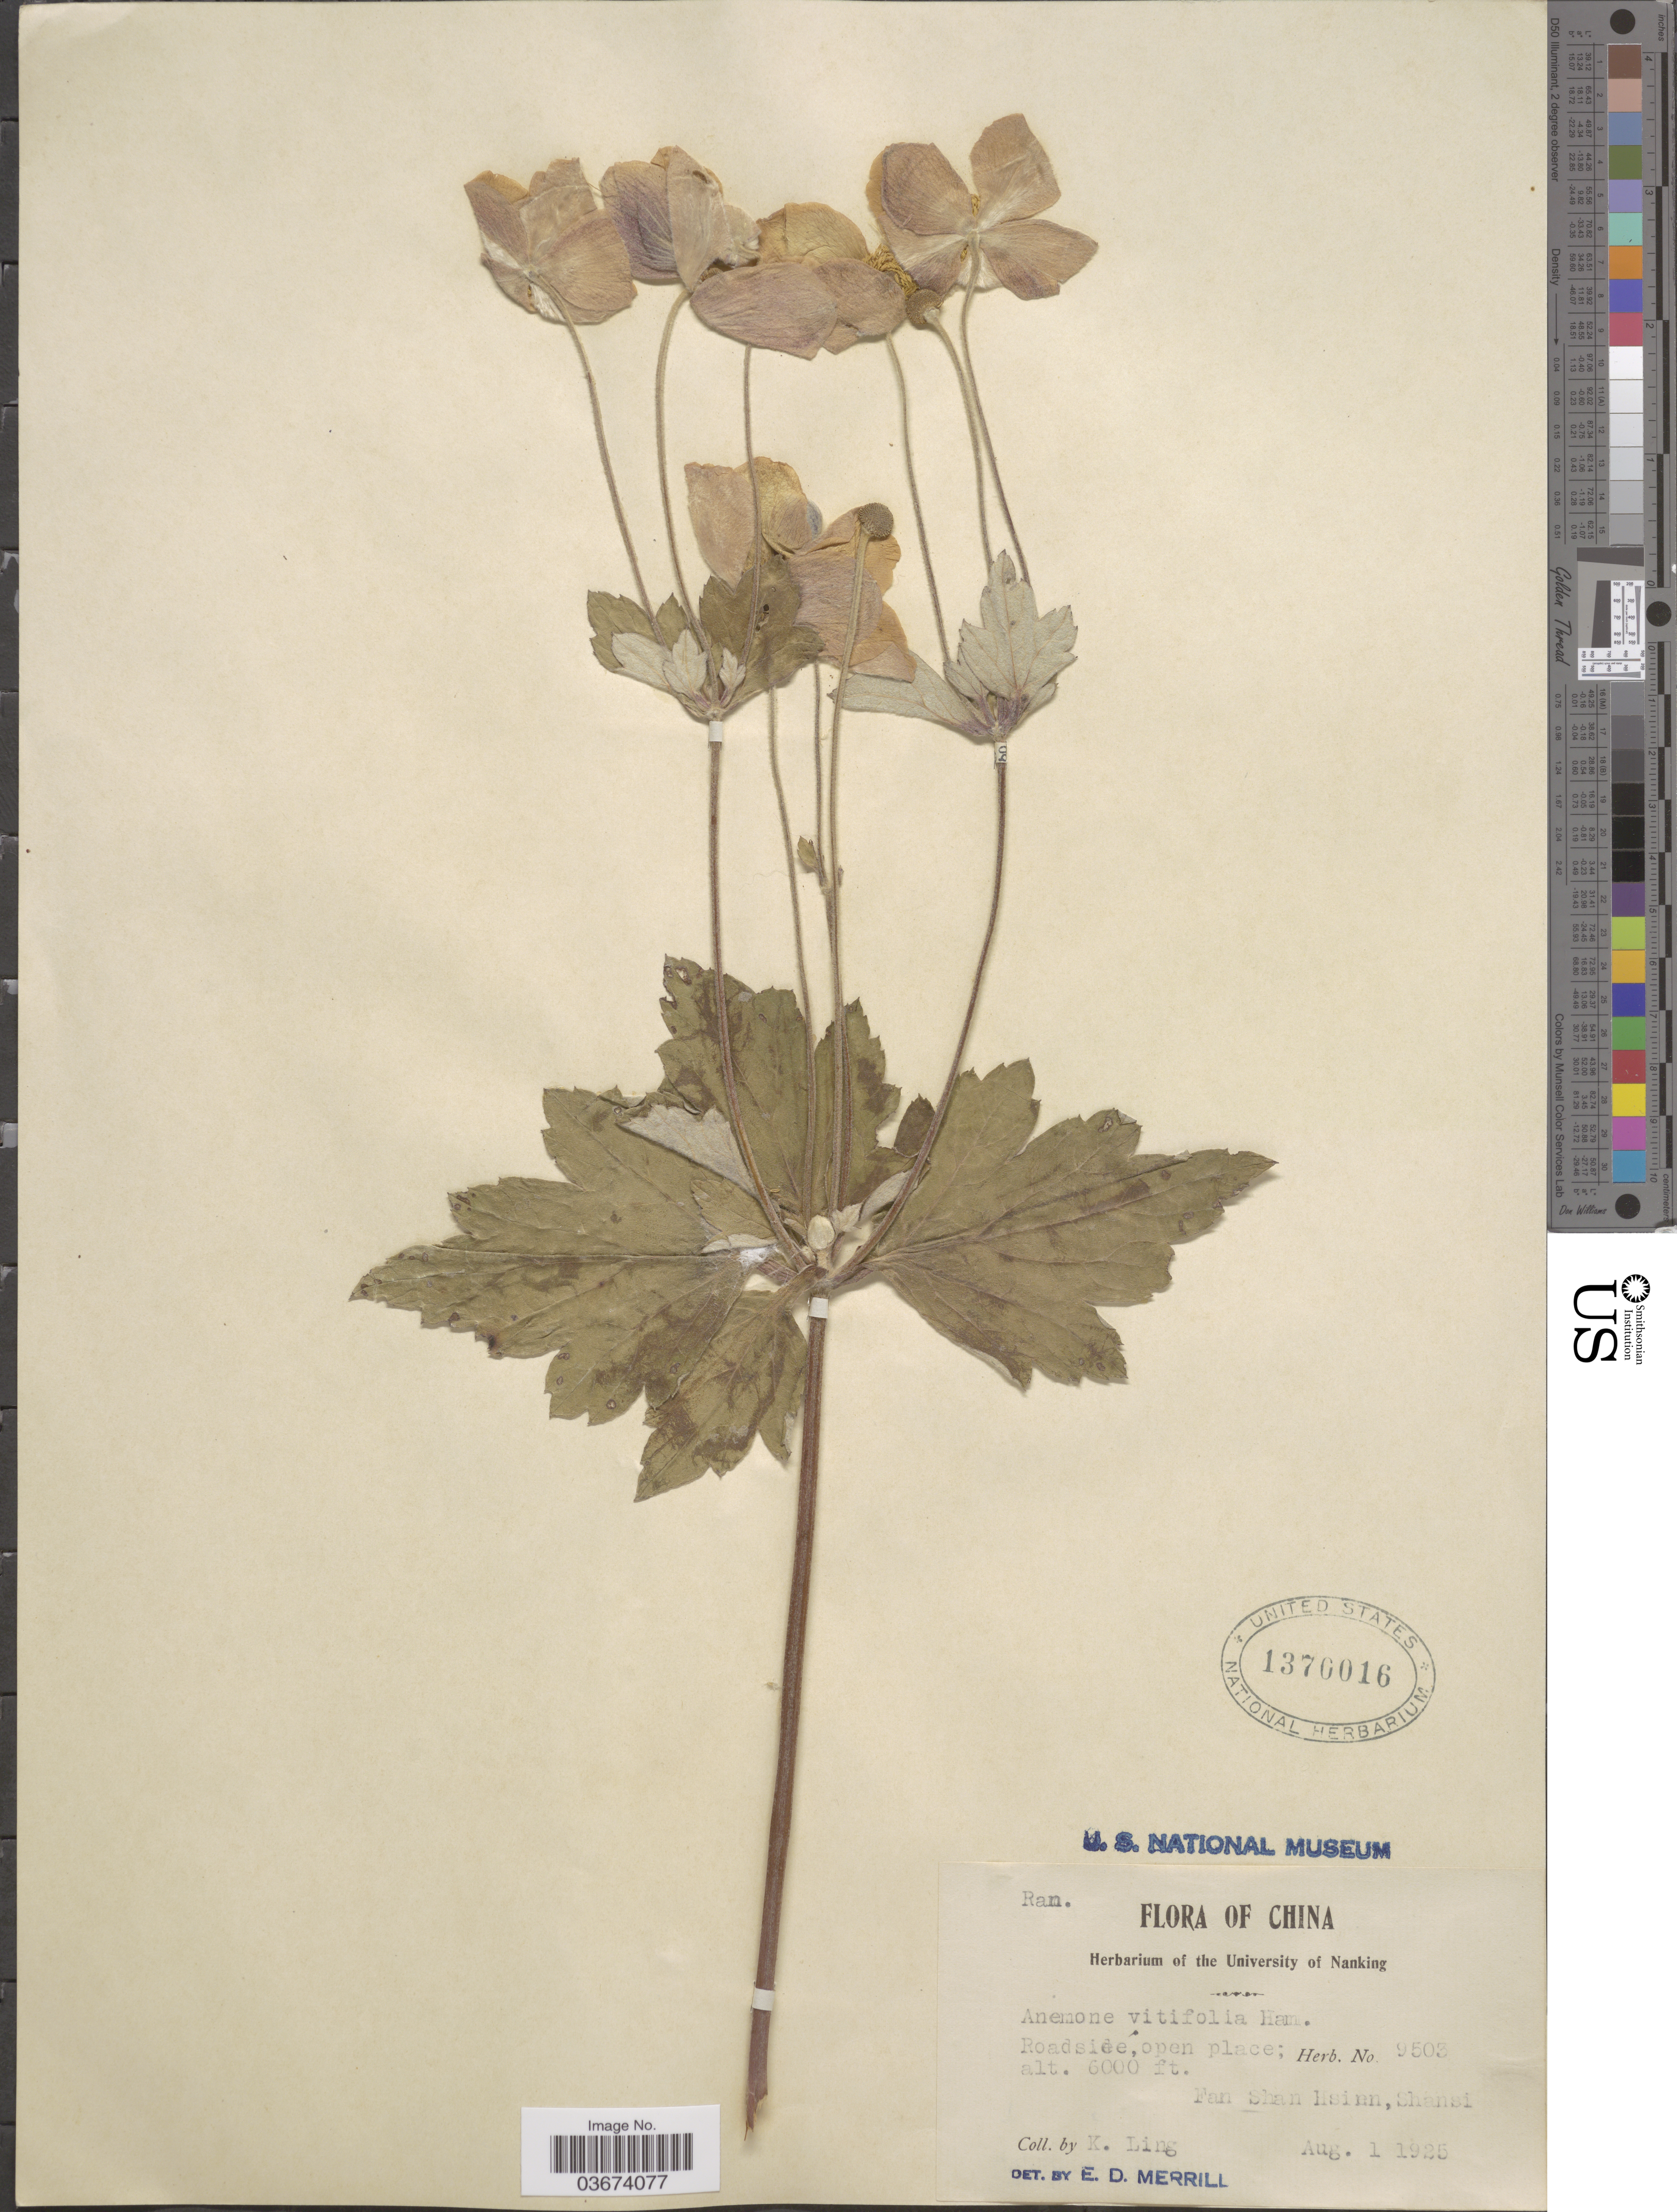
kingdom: Plantae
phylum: Tracheophyta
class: Magnoliopsida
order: Ranunculales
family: Ranunculaceae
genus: Anemone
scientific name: Anemone vitifolia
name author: Buch.-Ham. ex DC.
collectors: K. Ling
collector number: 9503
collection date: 1925-08-01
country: China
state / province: Shanxi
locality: Fan Shan Hsien, Shansi.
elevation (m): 1829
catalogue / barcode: US 1370016